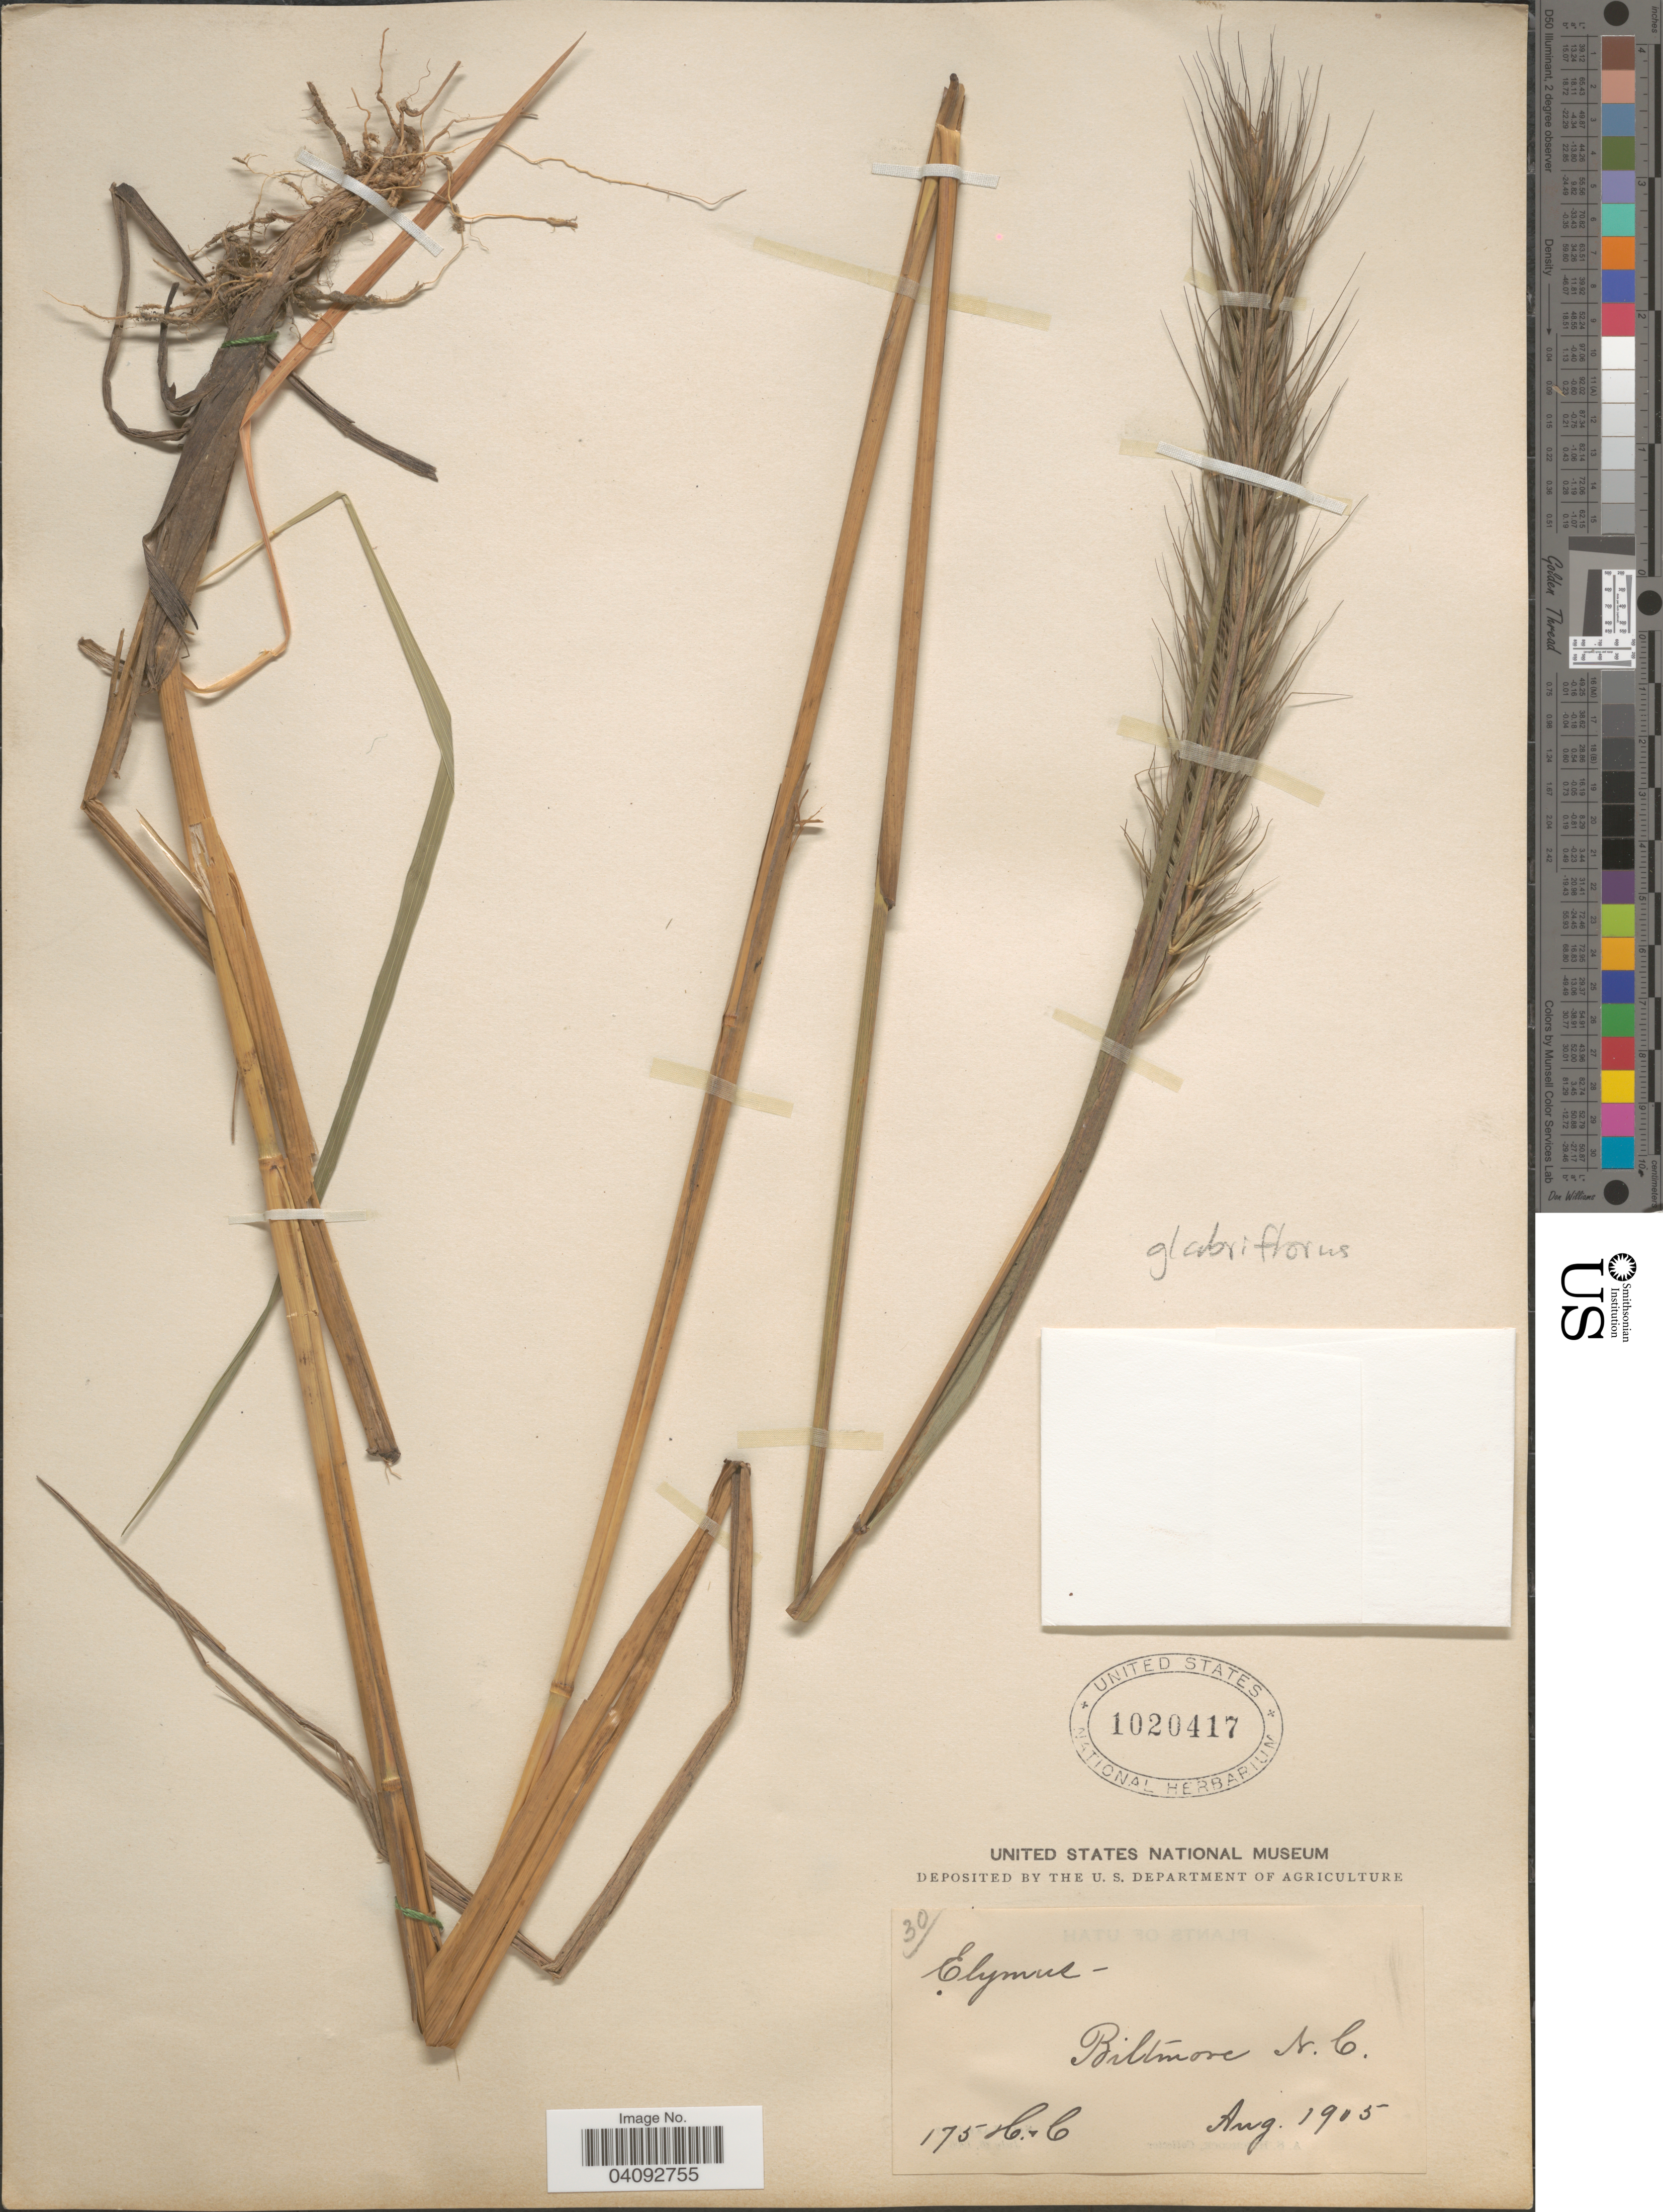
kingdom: Plantae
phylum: Tracheophyta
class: Liliopsida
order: Poales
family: Poaceae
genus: Elymus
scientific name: Elymus glabriflorus var. glabriflorus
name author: (Vasey ex L.H. Dewey) Scribn. & C.R. Ball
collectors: H. C.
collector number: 175/30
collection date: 1905-08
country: United States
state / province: North Carolina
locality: Biltmore.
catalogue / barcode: US 1020417